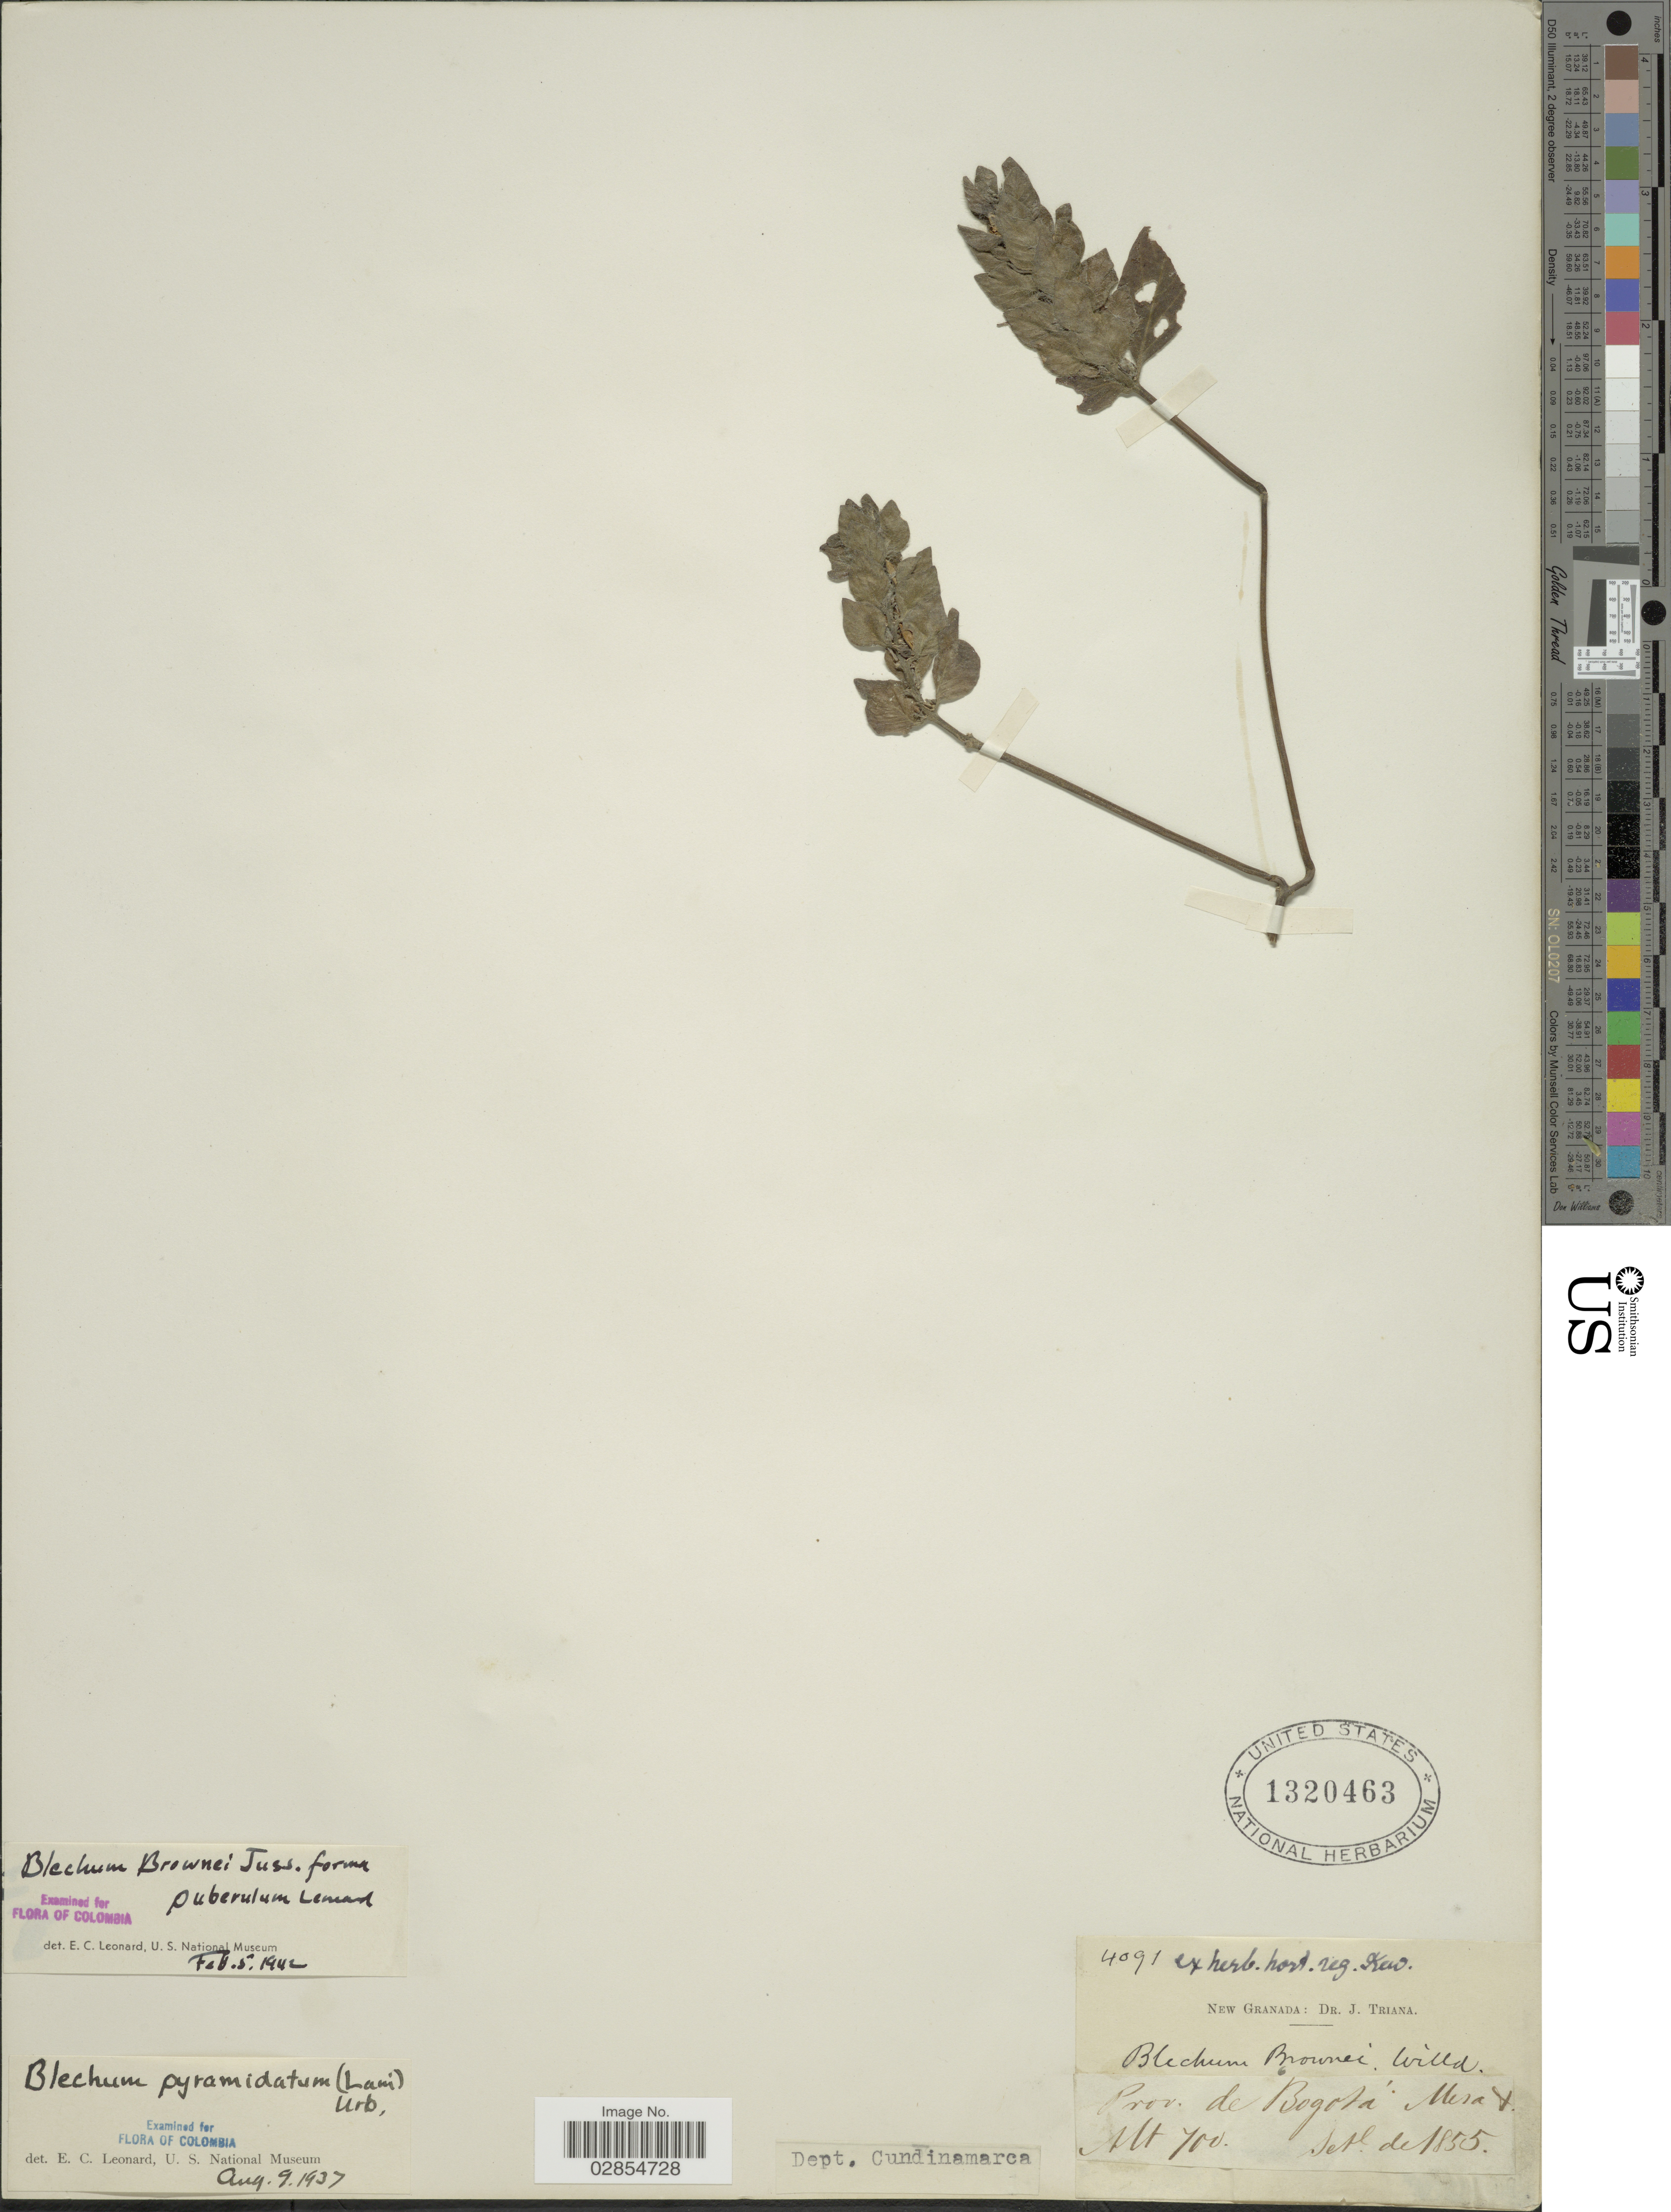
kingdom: Plantae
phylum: Tracheophyta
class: Magnoliopsida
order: Lamiales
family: Acanthaceae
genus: Blechum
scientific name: Blechum pyramidatum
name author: (Lam.) Urb.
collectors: J. Triana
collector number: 4091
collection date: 1855-09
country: Colombia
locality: New Granada. Prov. de Bogotá: Mesa [illegible text].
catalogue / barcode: US 1320463